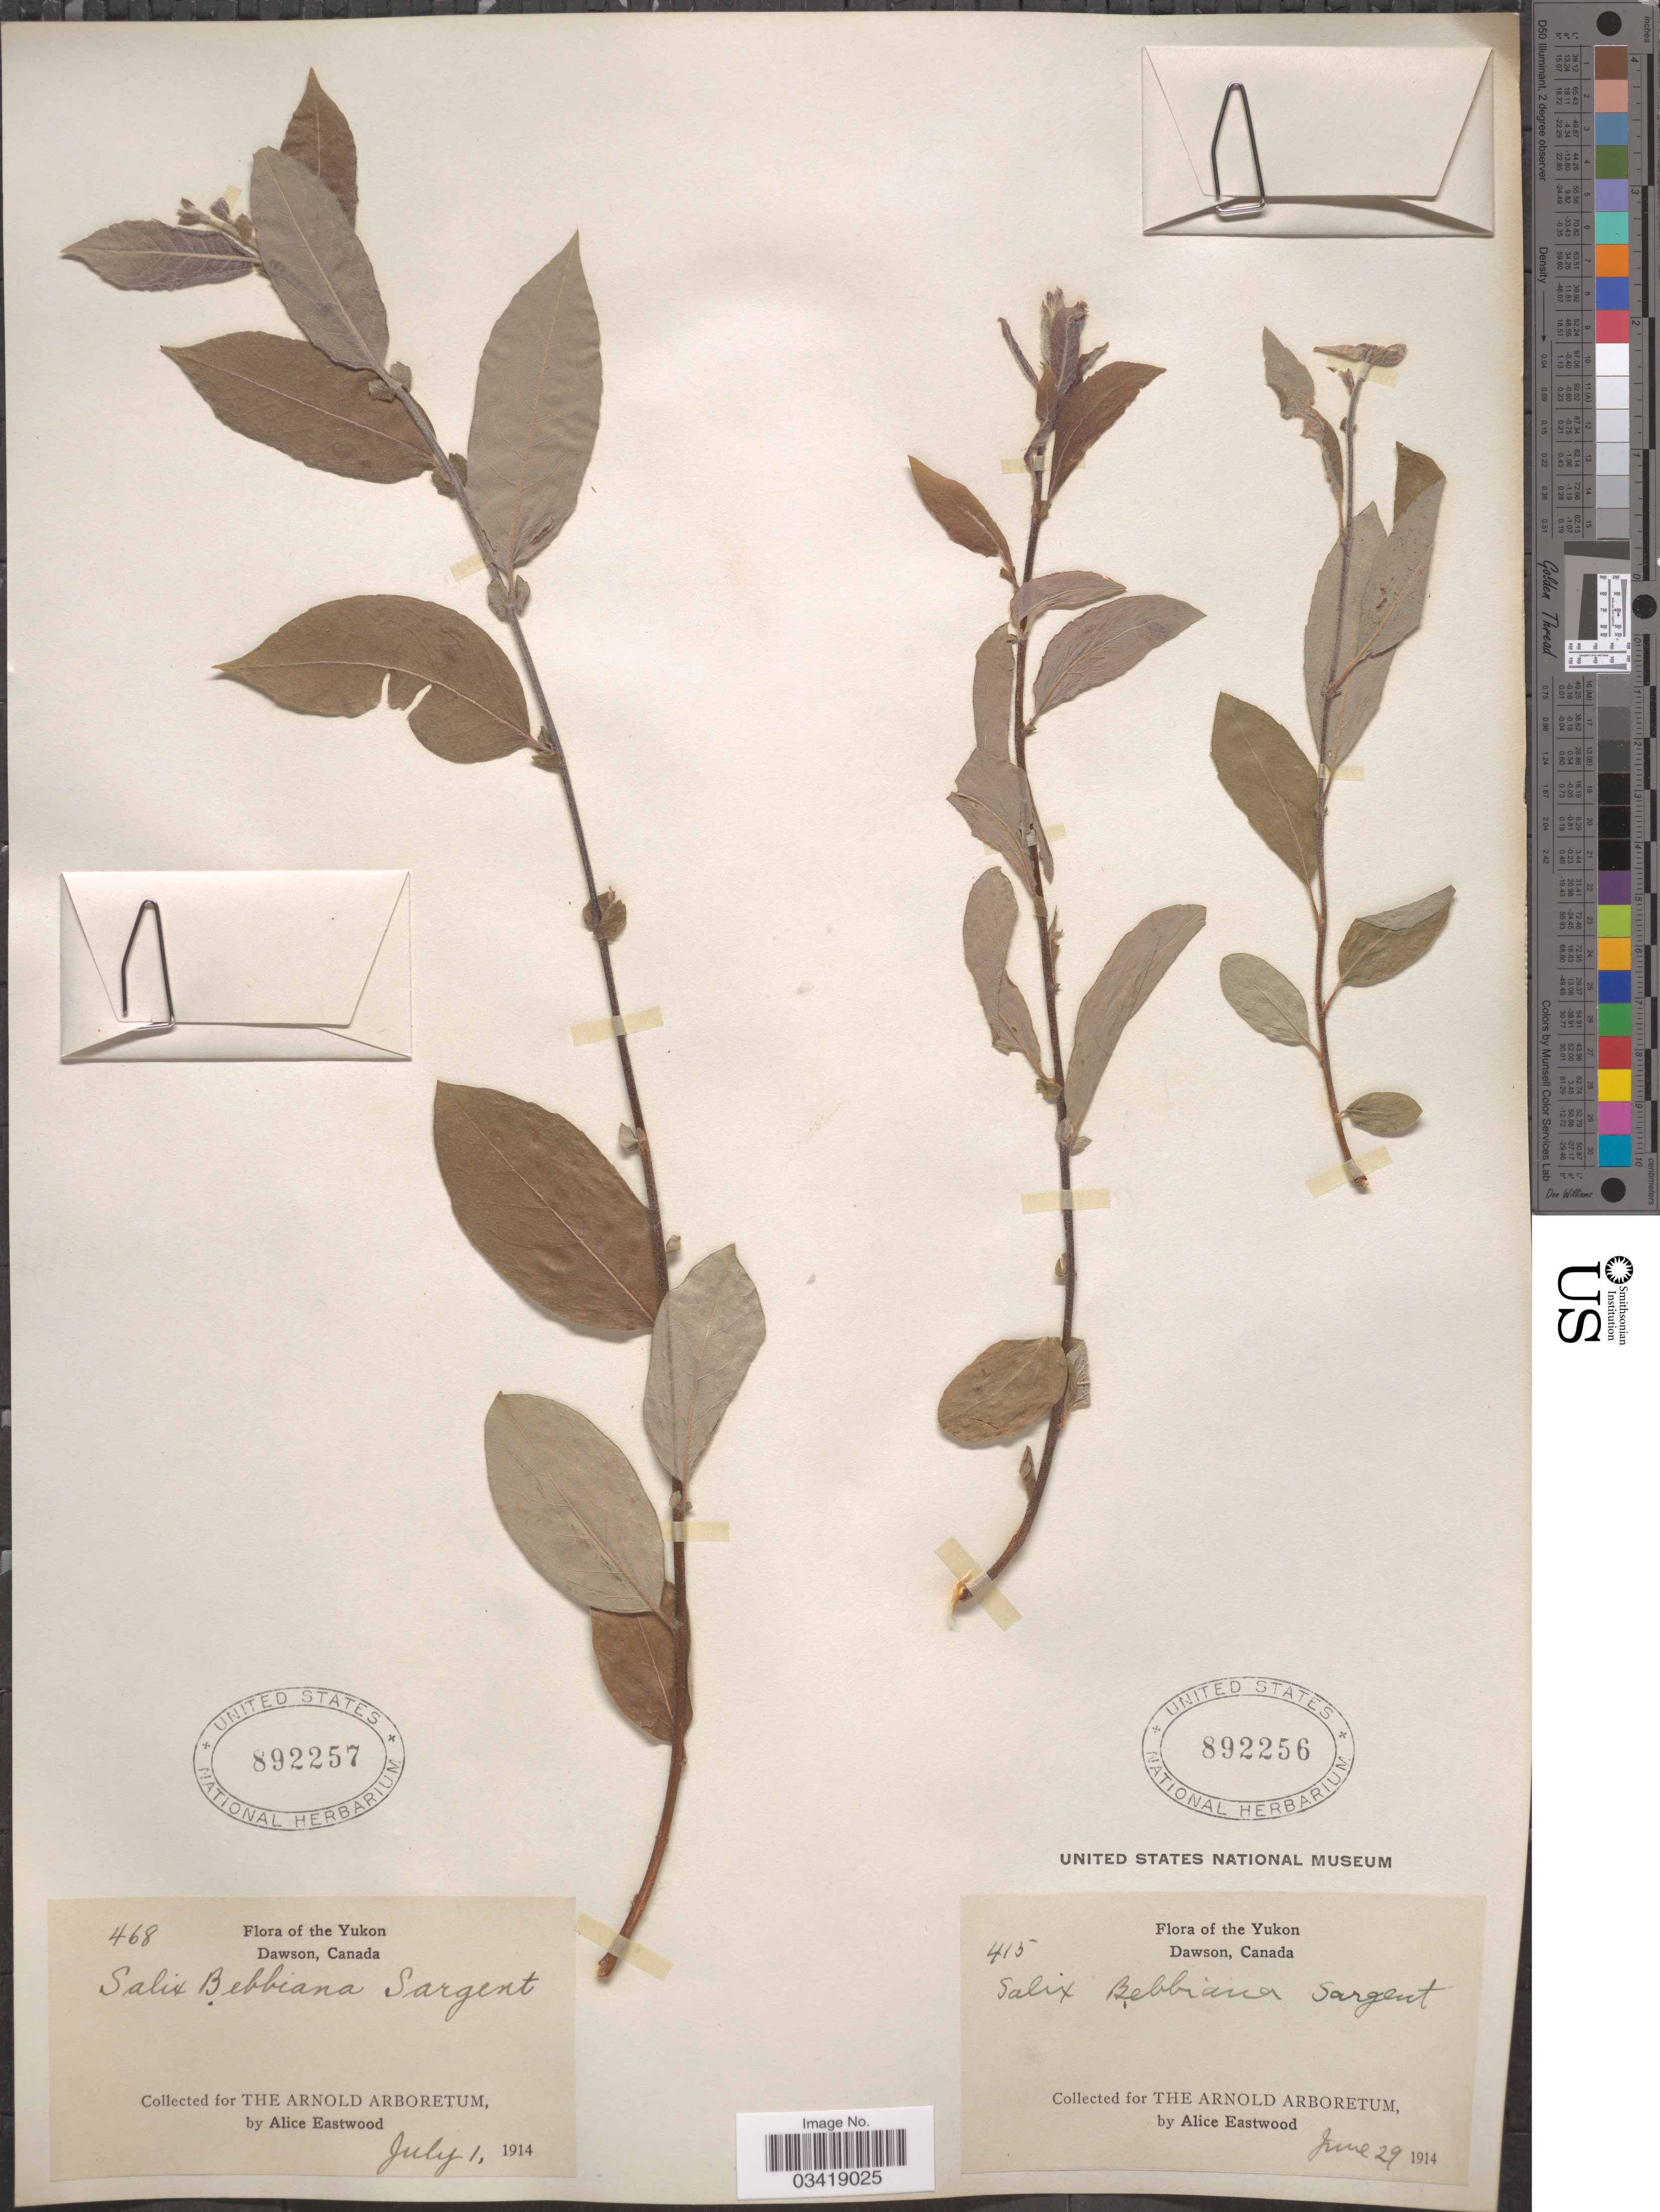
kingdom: Plantae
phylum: Tracheophyta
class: Magnoliopsida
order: Malpighiales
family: Salicaceae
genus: Salix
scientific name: Salix bebbiana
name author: Sarg.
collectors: A. Eastwood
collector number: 415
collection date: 1914-06-29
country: Canada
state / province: Yukon Territory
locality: Yukon. Dawson.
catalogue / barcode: US 892256